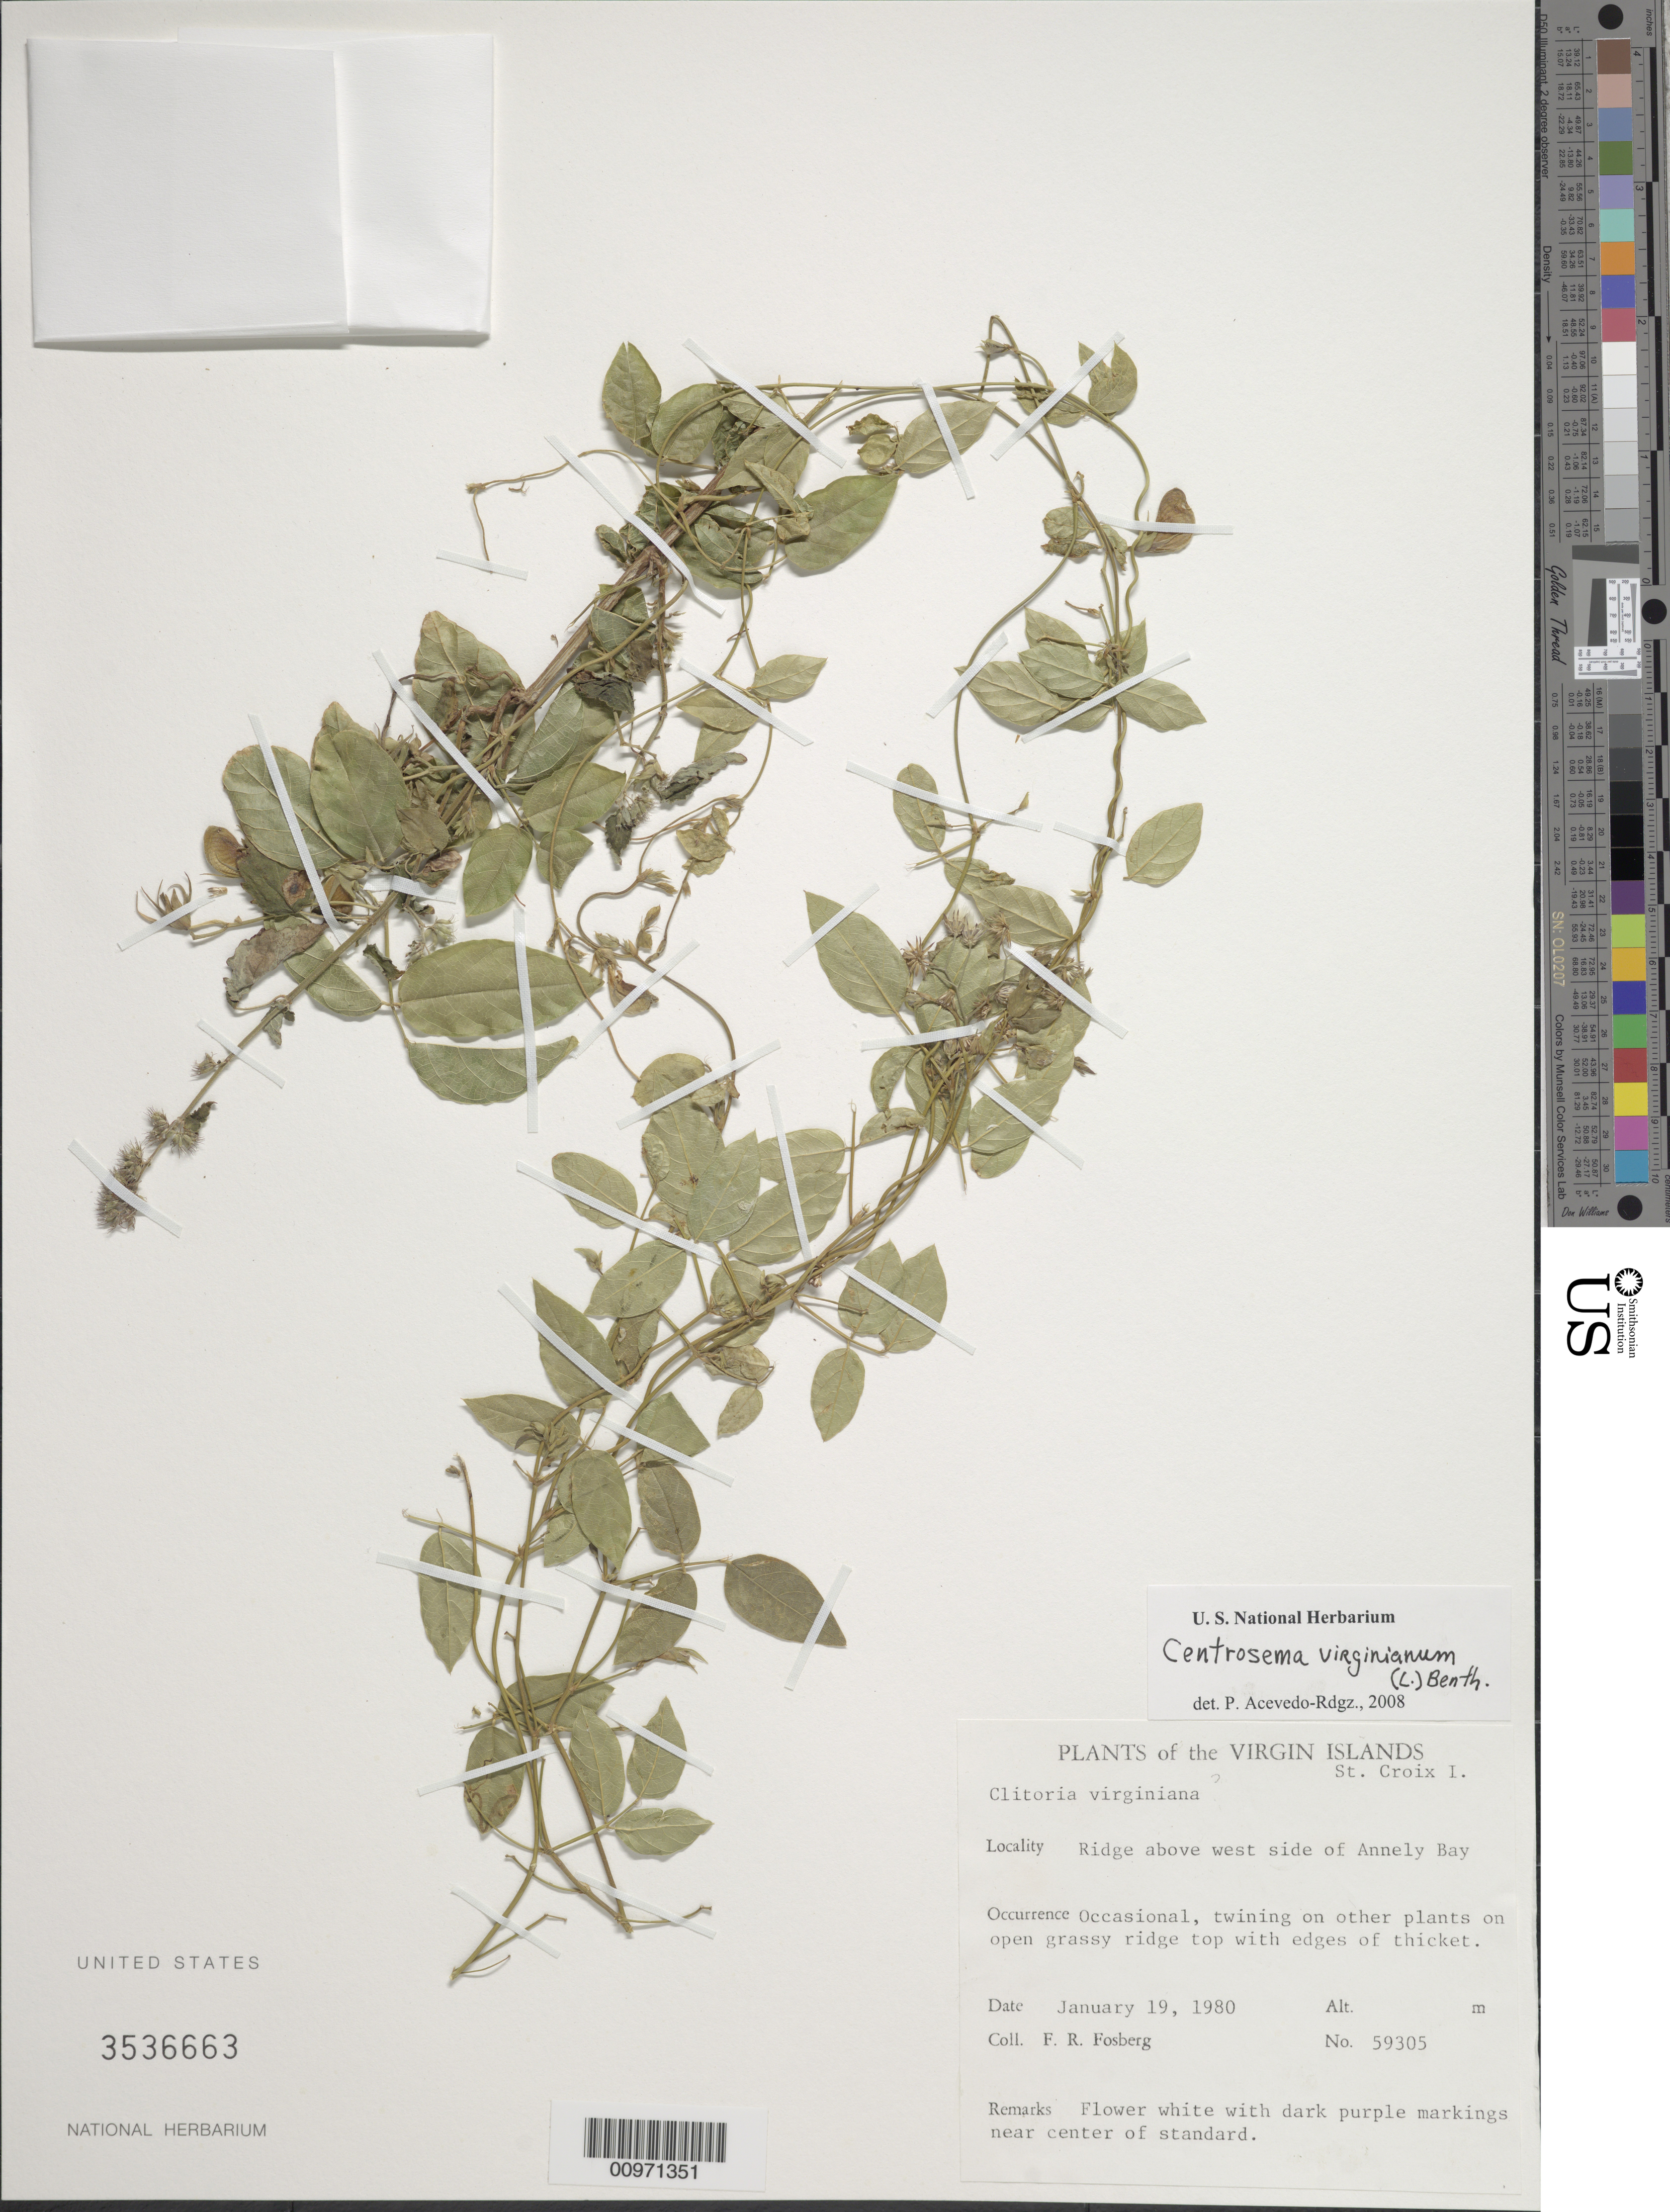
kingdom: Plantae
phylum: Tracheophyta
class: Magnoliopsida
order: Fabales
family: Fabaceae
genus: Centrosema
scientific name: Centrosema virginianum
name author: (L.) Benth.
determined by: Acevedo-Rodríguez, P., (BOT), Smithsonian Institution - National Museum of Natural History (UNITED STATES)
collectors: F. R. Fosberg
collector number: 59305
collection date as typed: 19 Jan 1980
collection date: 1980-01-19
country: U.S. Virgin Islands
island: St. Croix I.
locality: Annely Bay, ridge above west side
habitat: Twining on other plants on open grassy ridge top with edges of thicket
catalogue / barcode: US 3536663